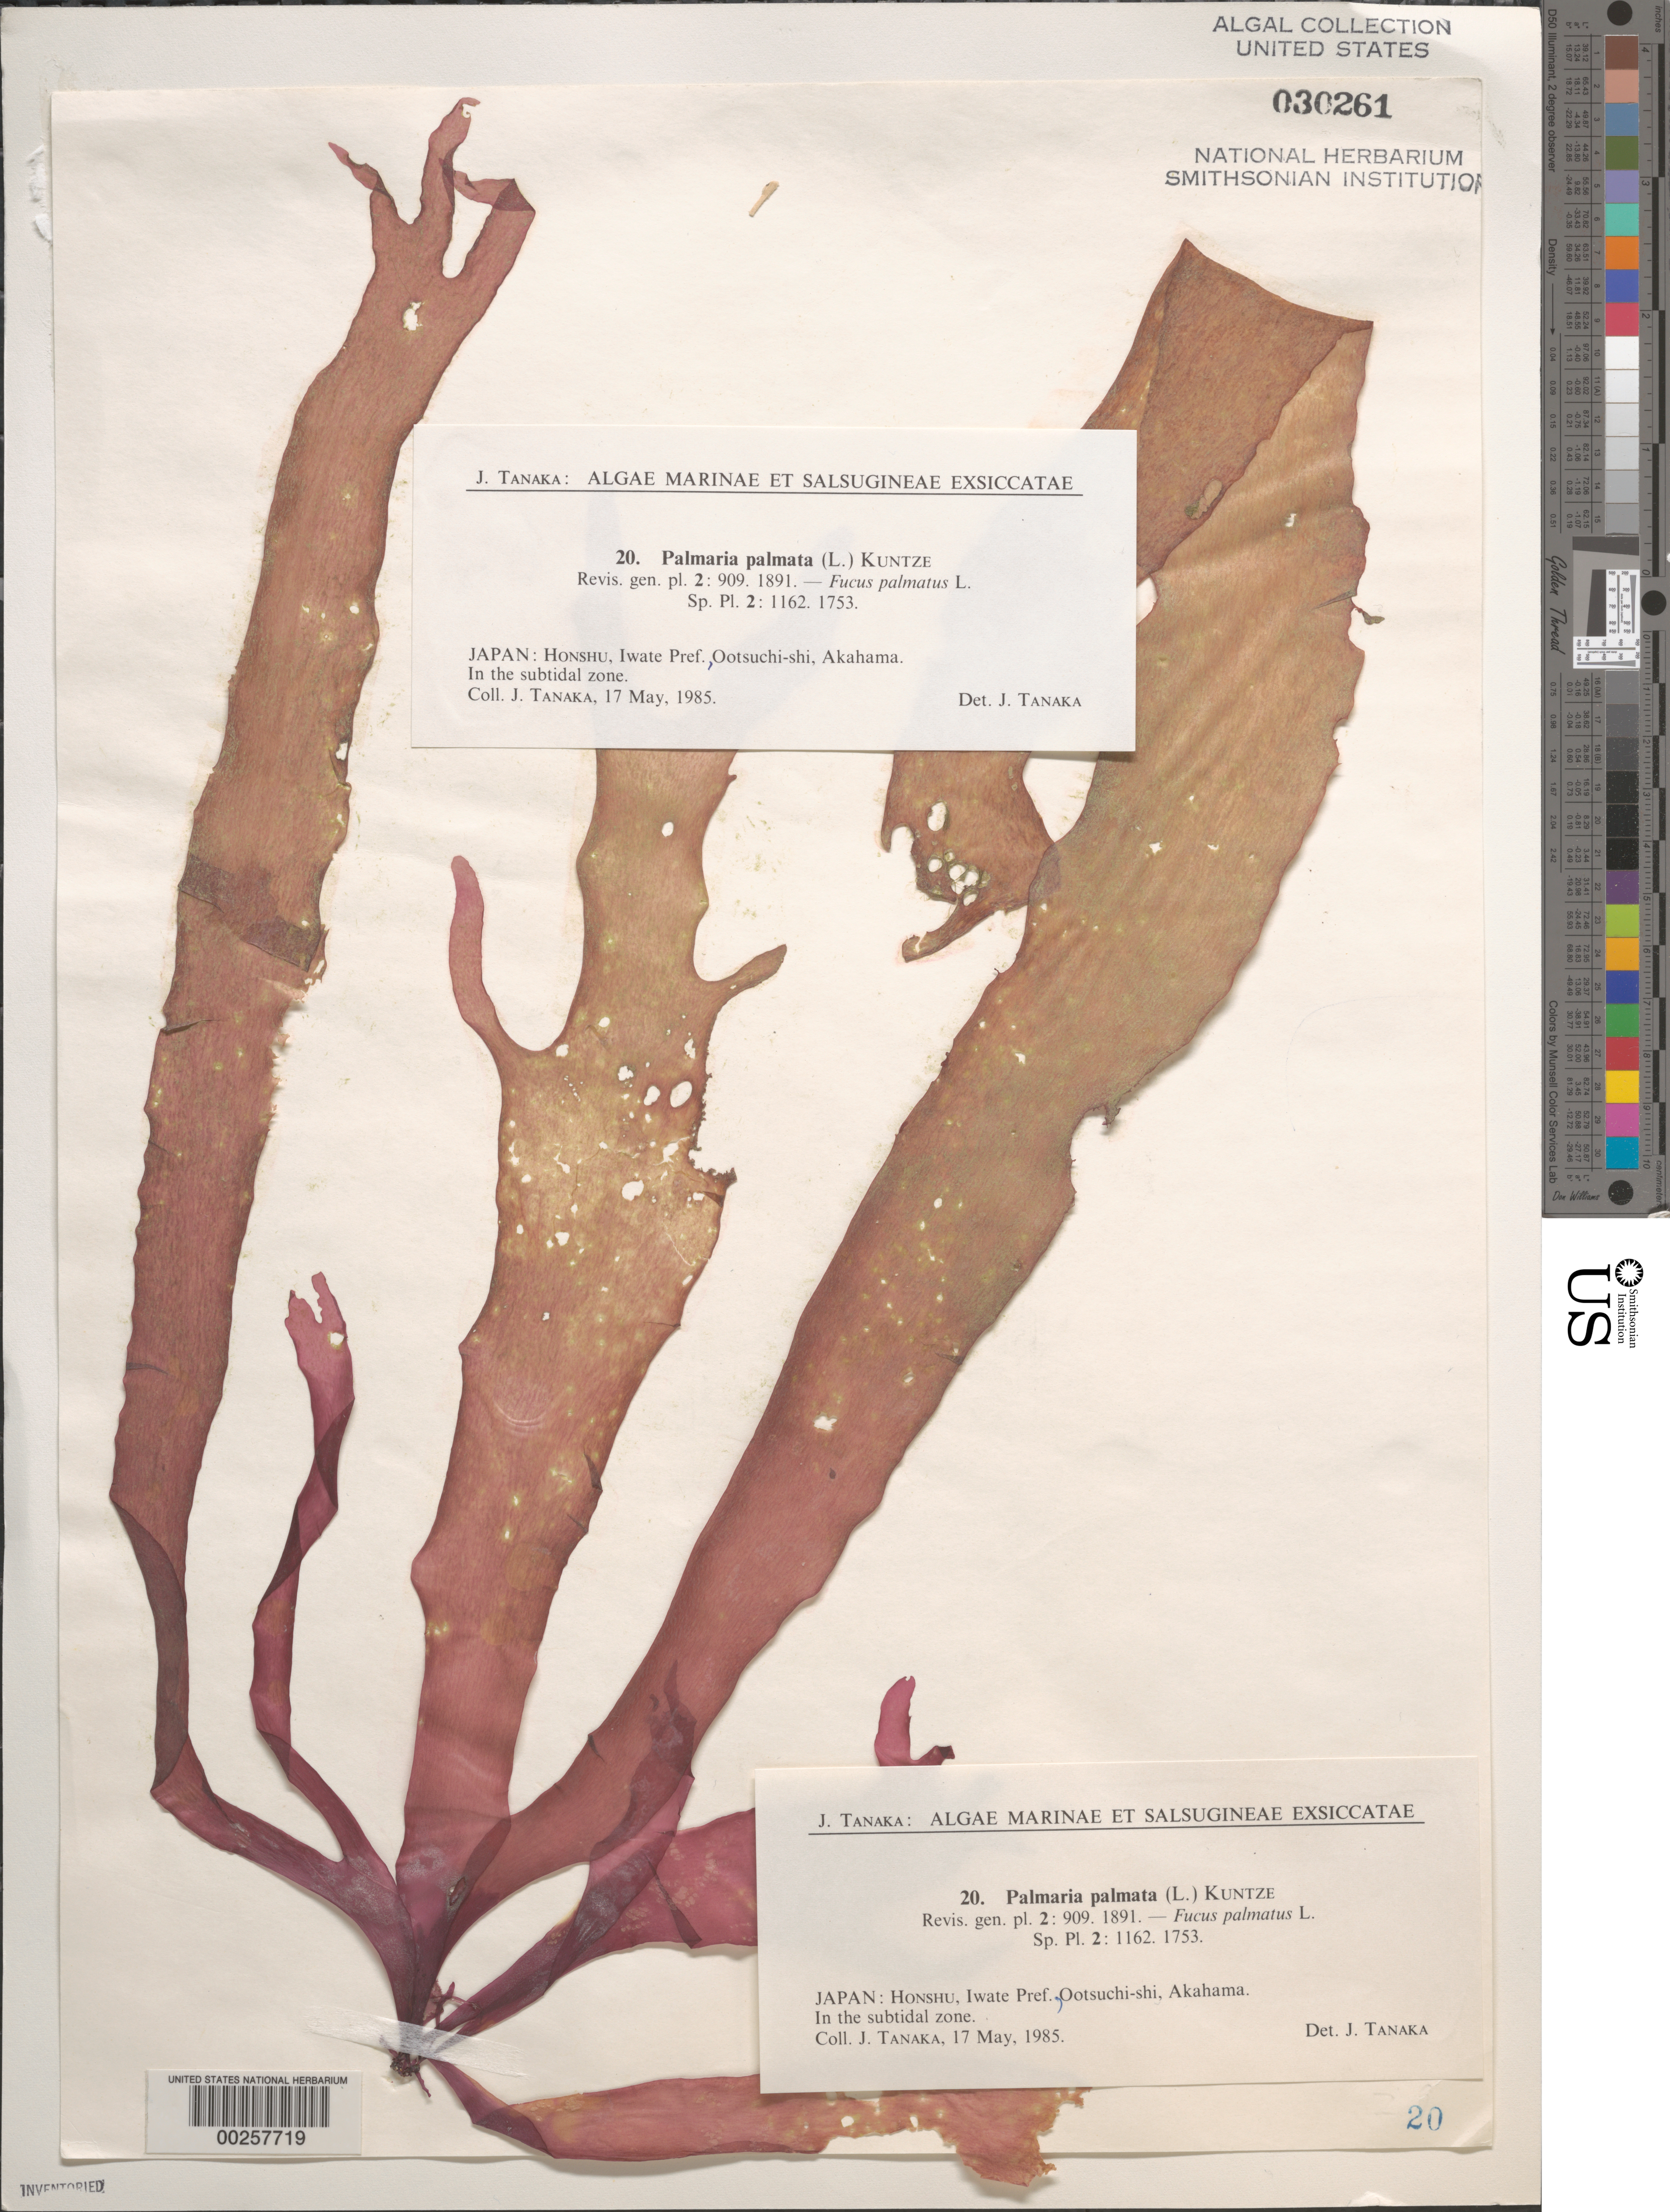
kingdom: Plantae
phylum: Rhodophyta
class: Florideophyceae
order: Palmariales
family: Palmariaceae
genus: Palmaria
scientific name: Palmaria palmata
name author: (L.) F. Weber & D. Mohr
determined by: Tanaka, J.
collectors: J. Tanaka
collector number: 20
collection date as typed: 17 May 1985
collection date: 1985-05-17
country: Japan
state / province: Iwate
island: Honshu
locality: Akahama, Ootsuchi-shi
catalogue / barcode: US 30261